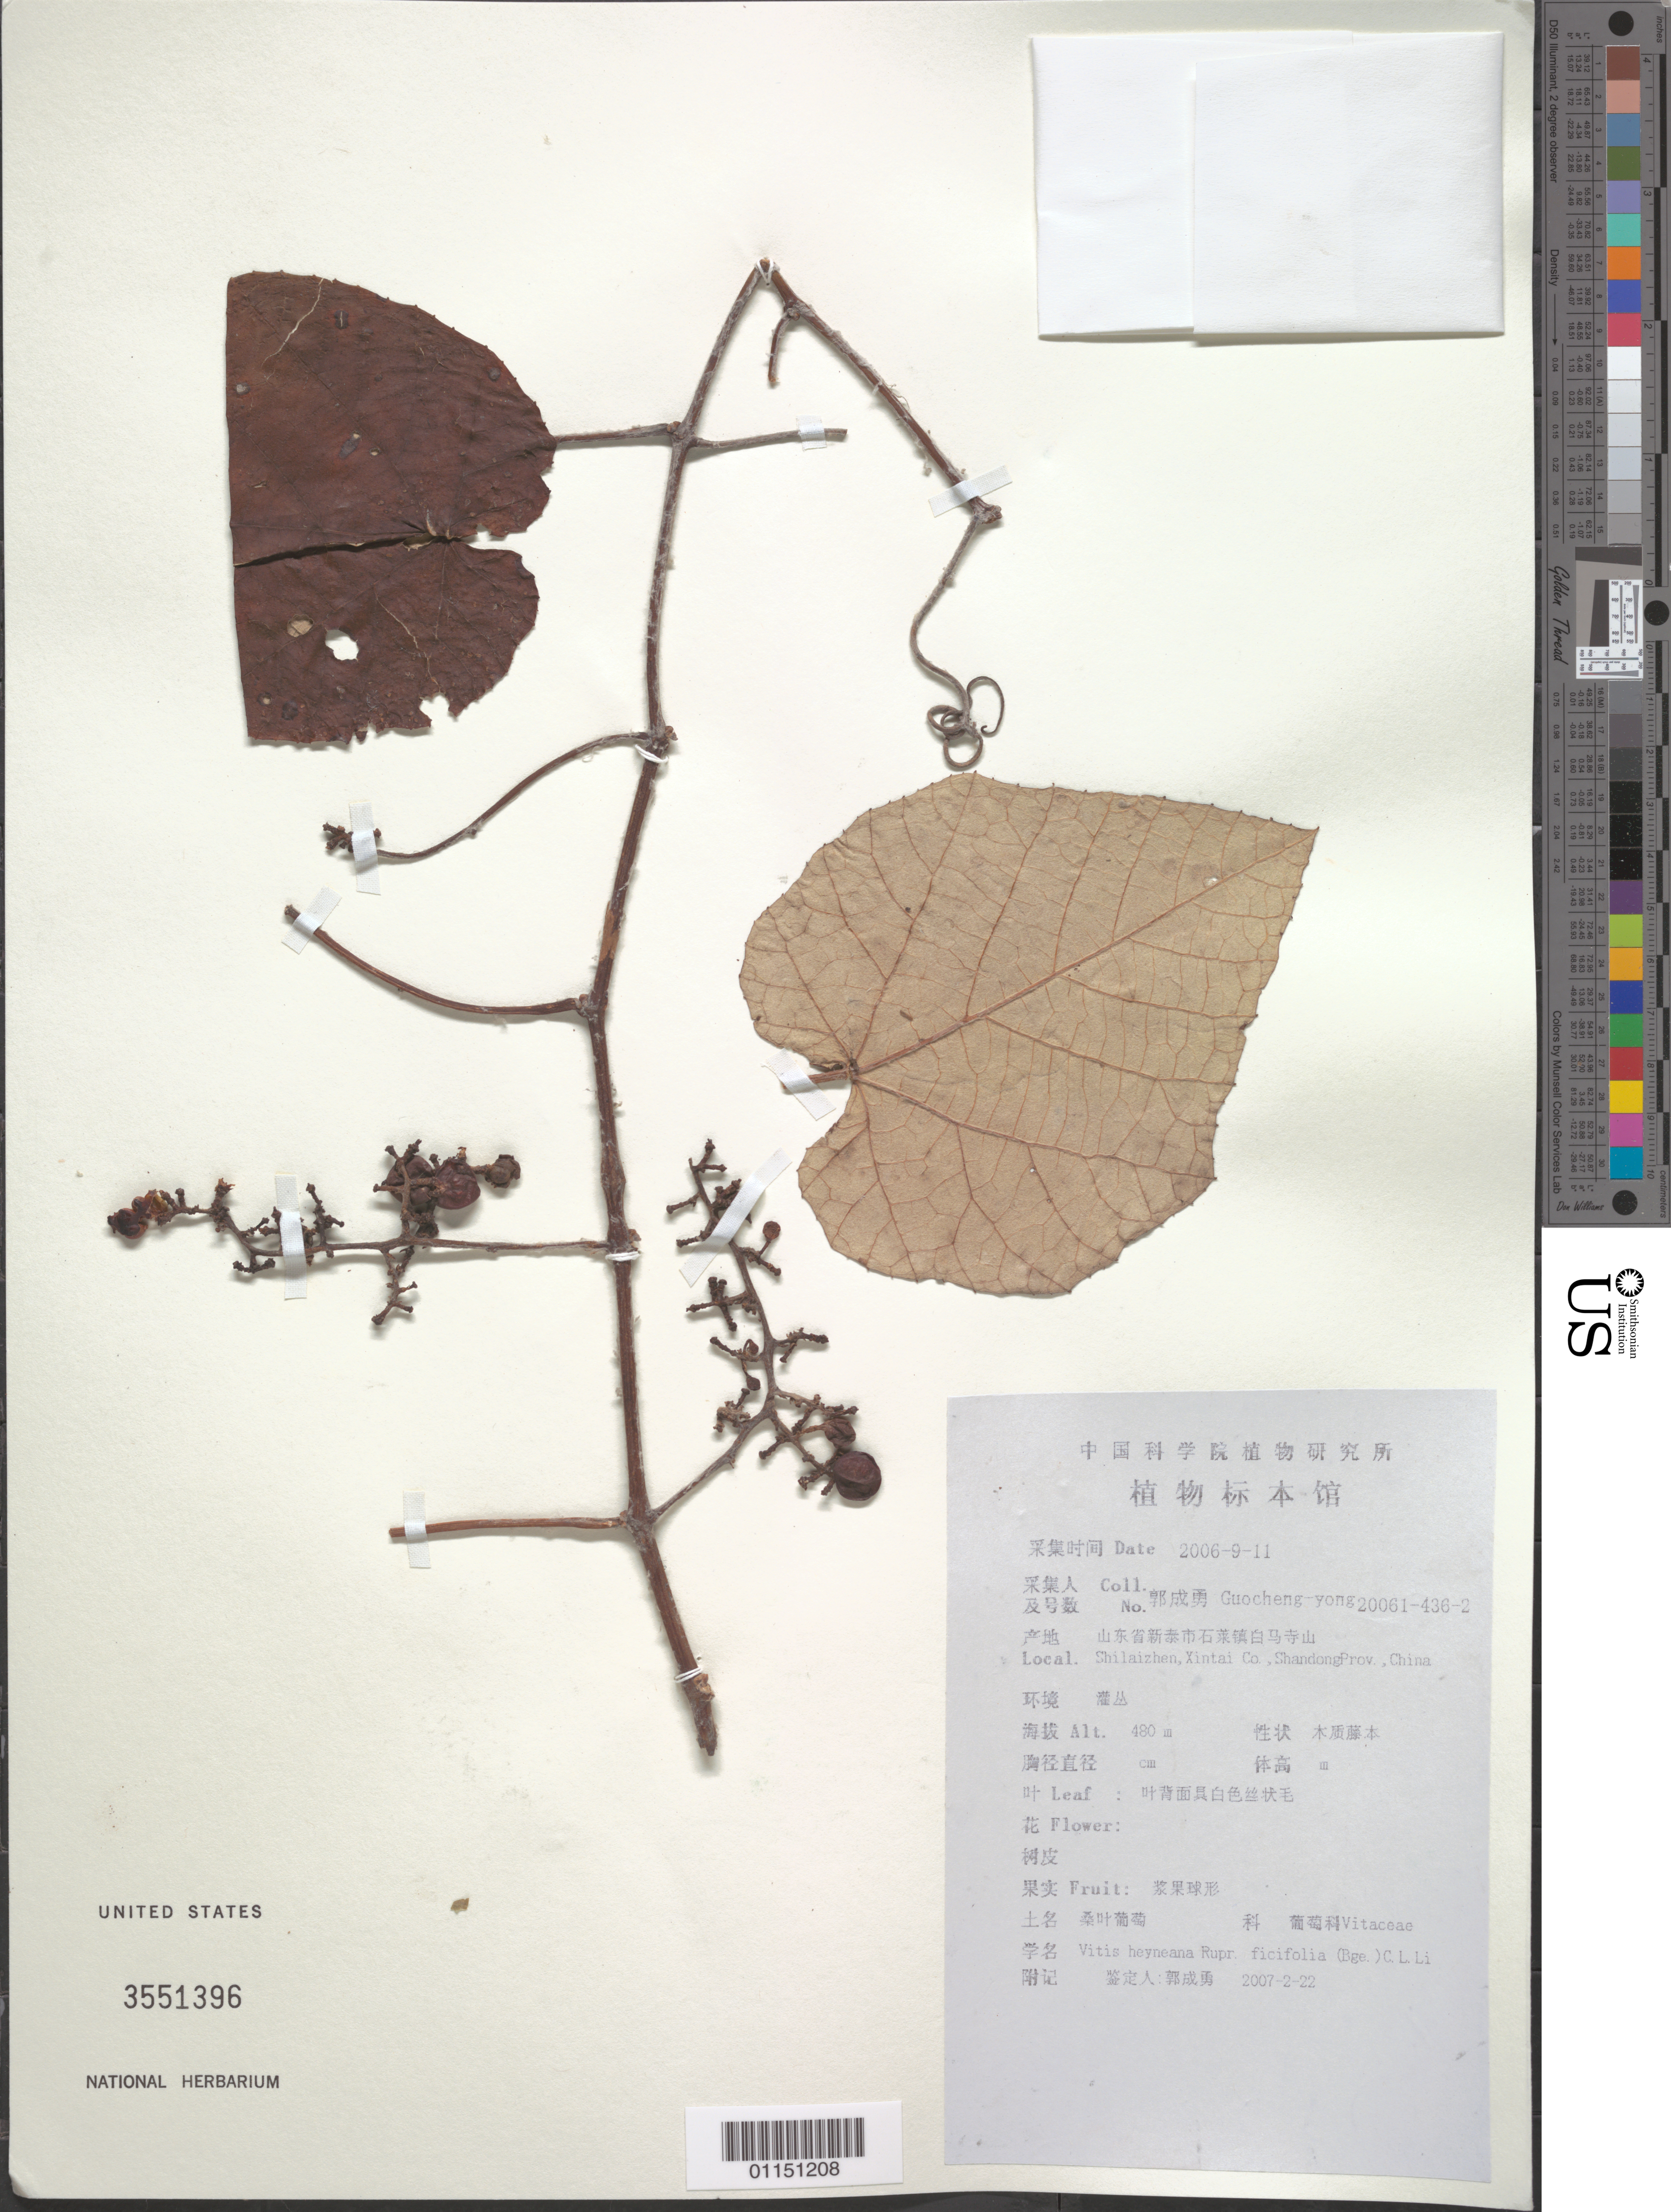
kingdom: Plantae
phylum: Tracheophyta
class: Magnoliopsida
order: Vitales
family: Vitaceae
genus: Vitis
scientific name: Vitis heyneana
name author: A. Roem. & Schult.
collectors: Guo cheng-yong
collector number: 20061-436-2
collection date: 2006-09-11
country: China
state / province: Shandong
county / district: Xintai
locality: Shilaizhen.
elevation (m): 480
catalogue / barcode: US 3551396